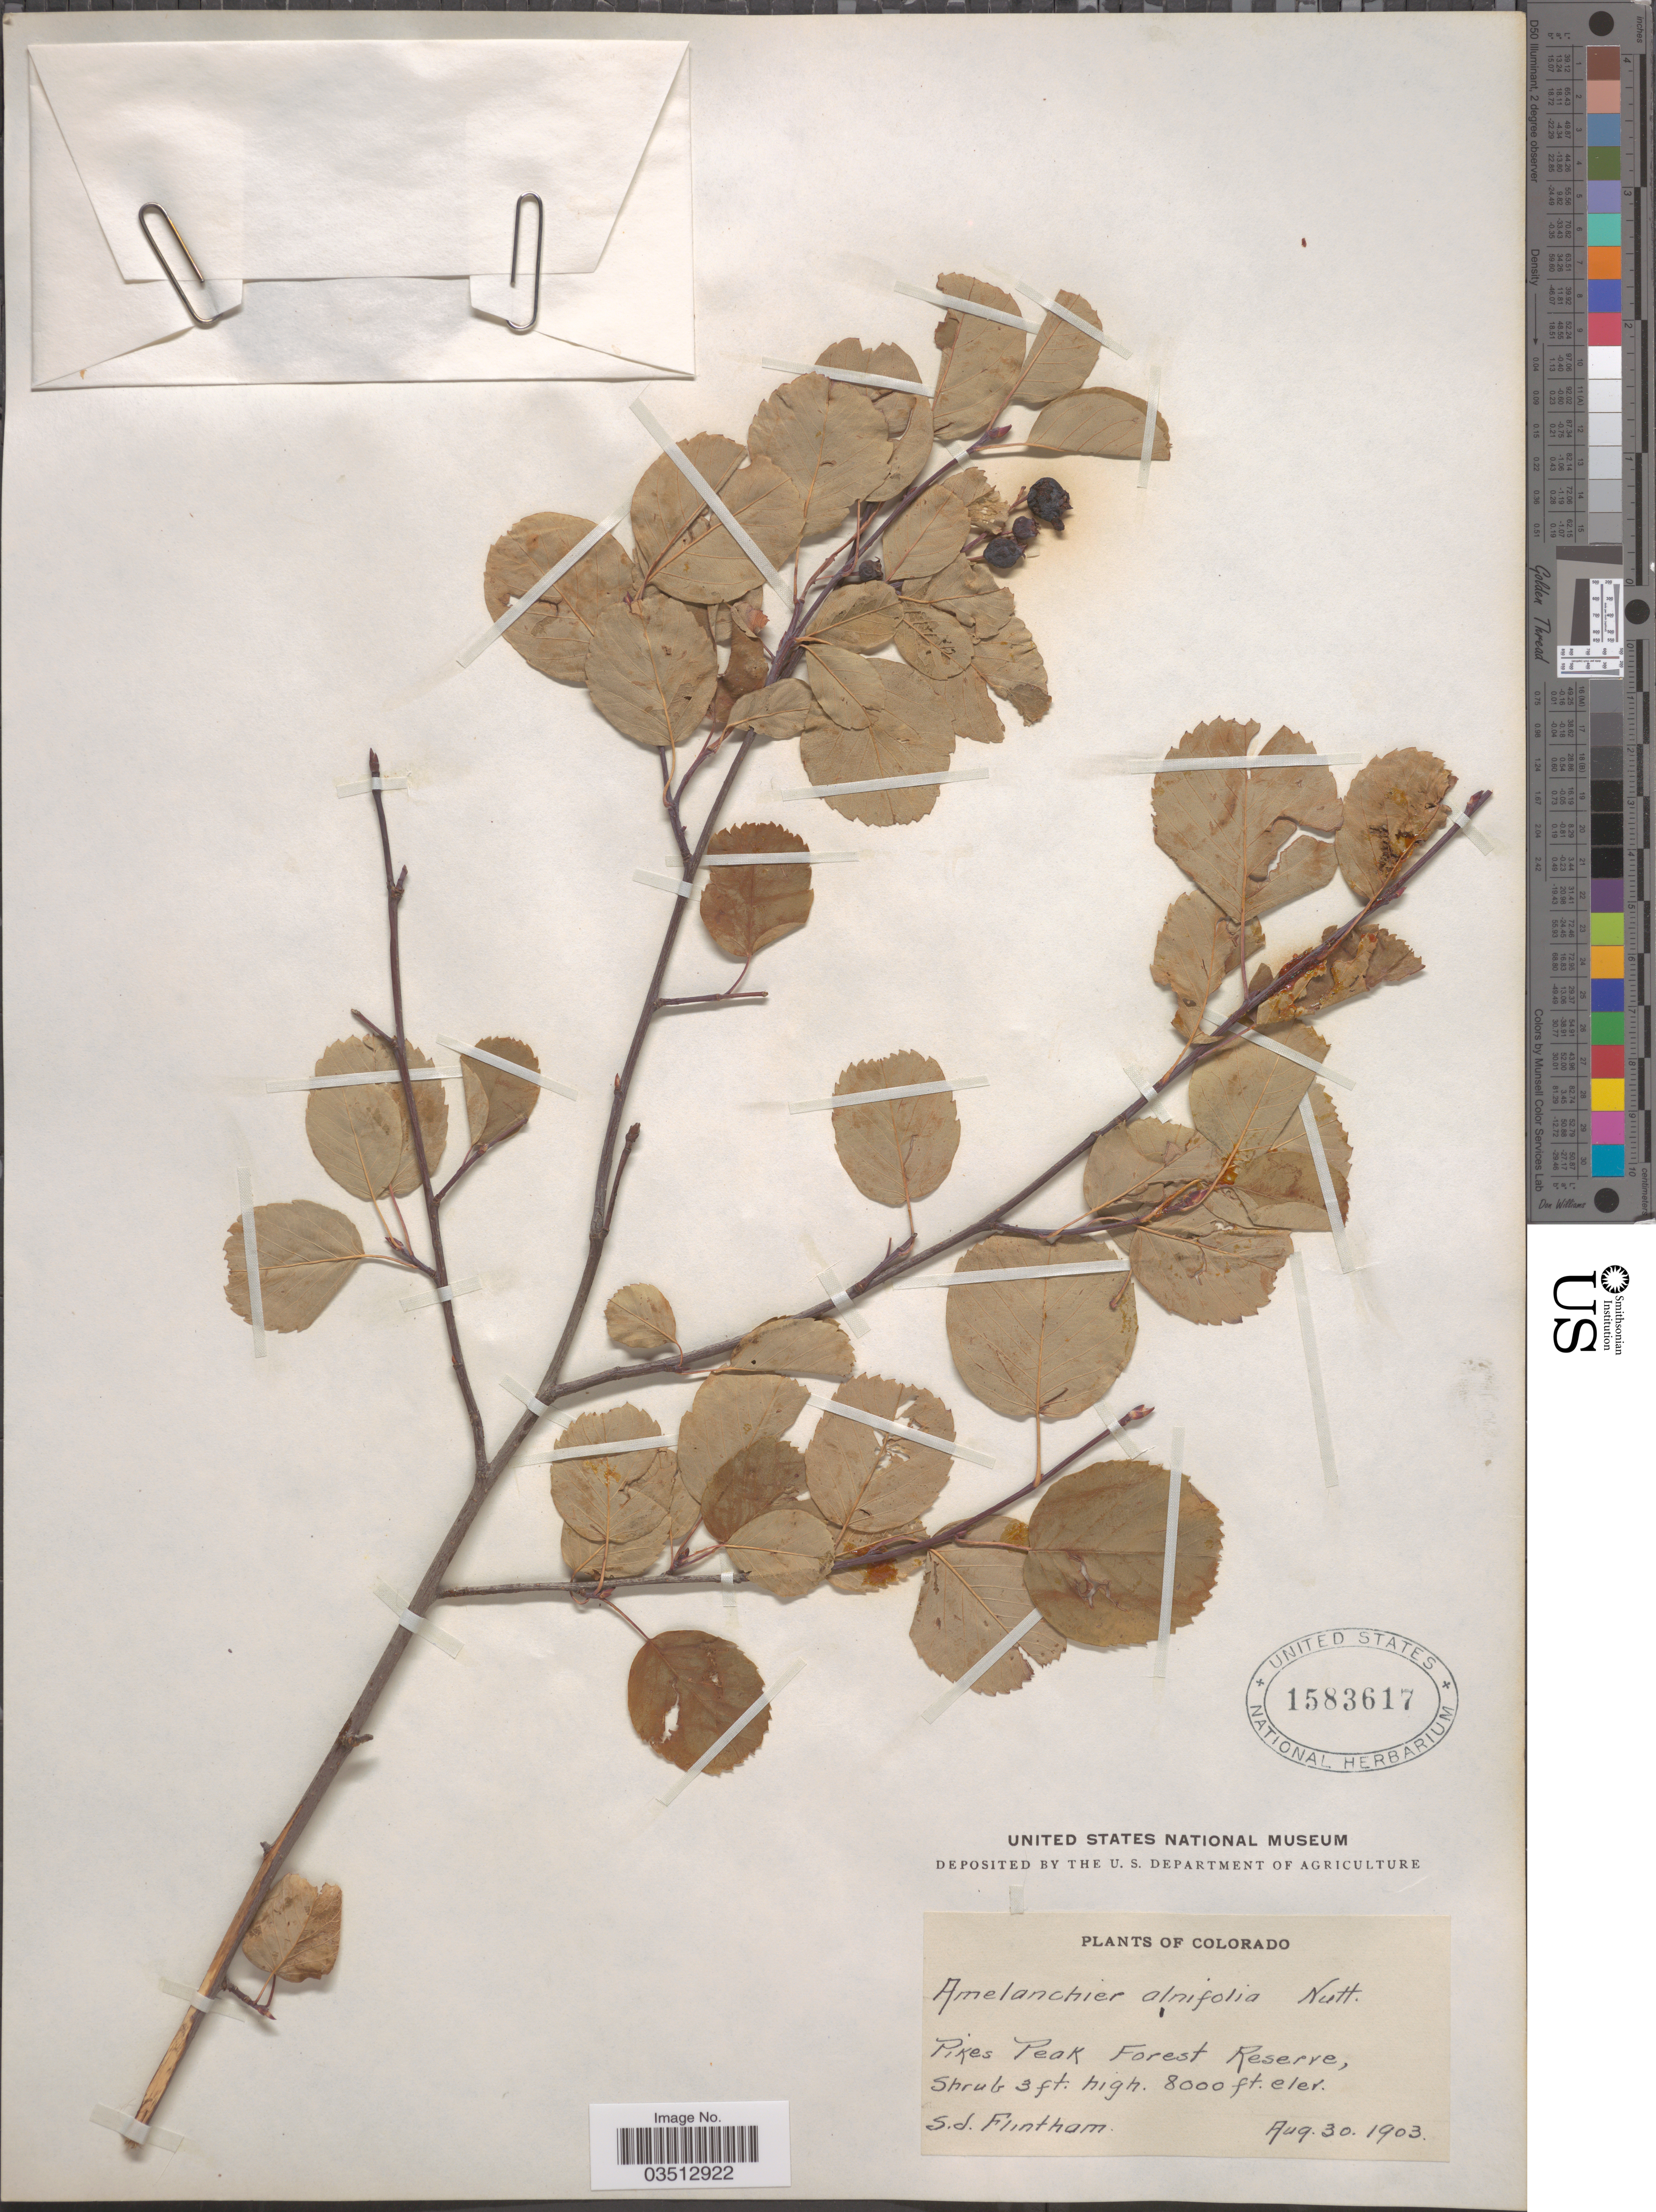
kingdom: Plantae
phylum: Tracheophyta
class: Magnoliopsida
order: Rosales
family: Rosaceae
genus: Amelanchier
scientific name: Amelanchier sp.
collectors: S. Flintham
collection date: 1903-08-30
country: United States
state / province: Colorado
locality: Pikes Peak Forest Reserve.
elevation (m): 2438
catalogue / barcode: US 1583617